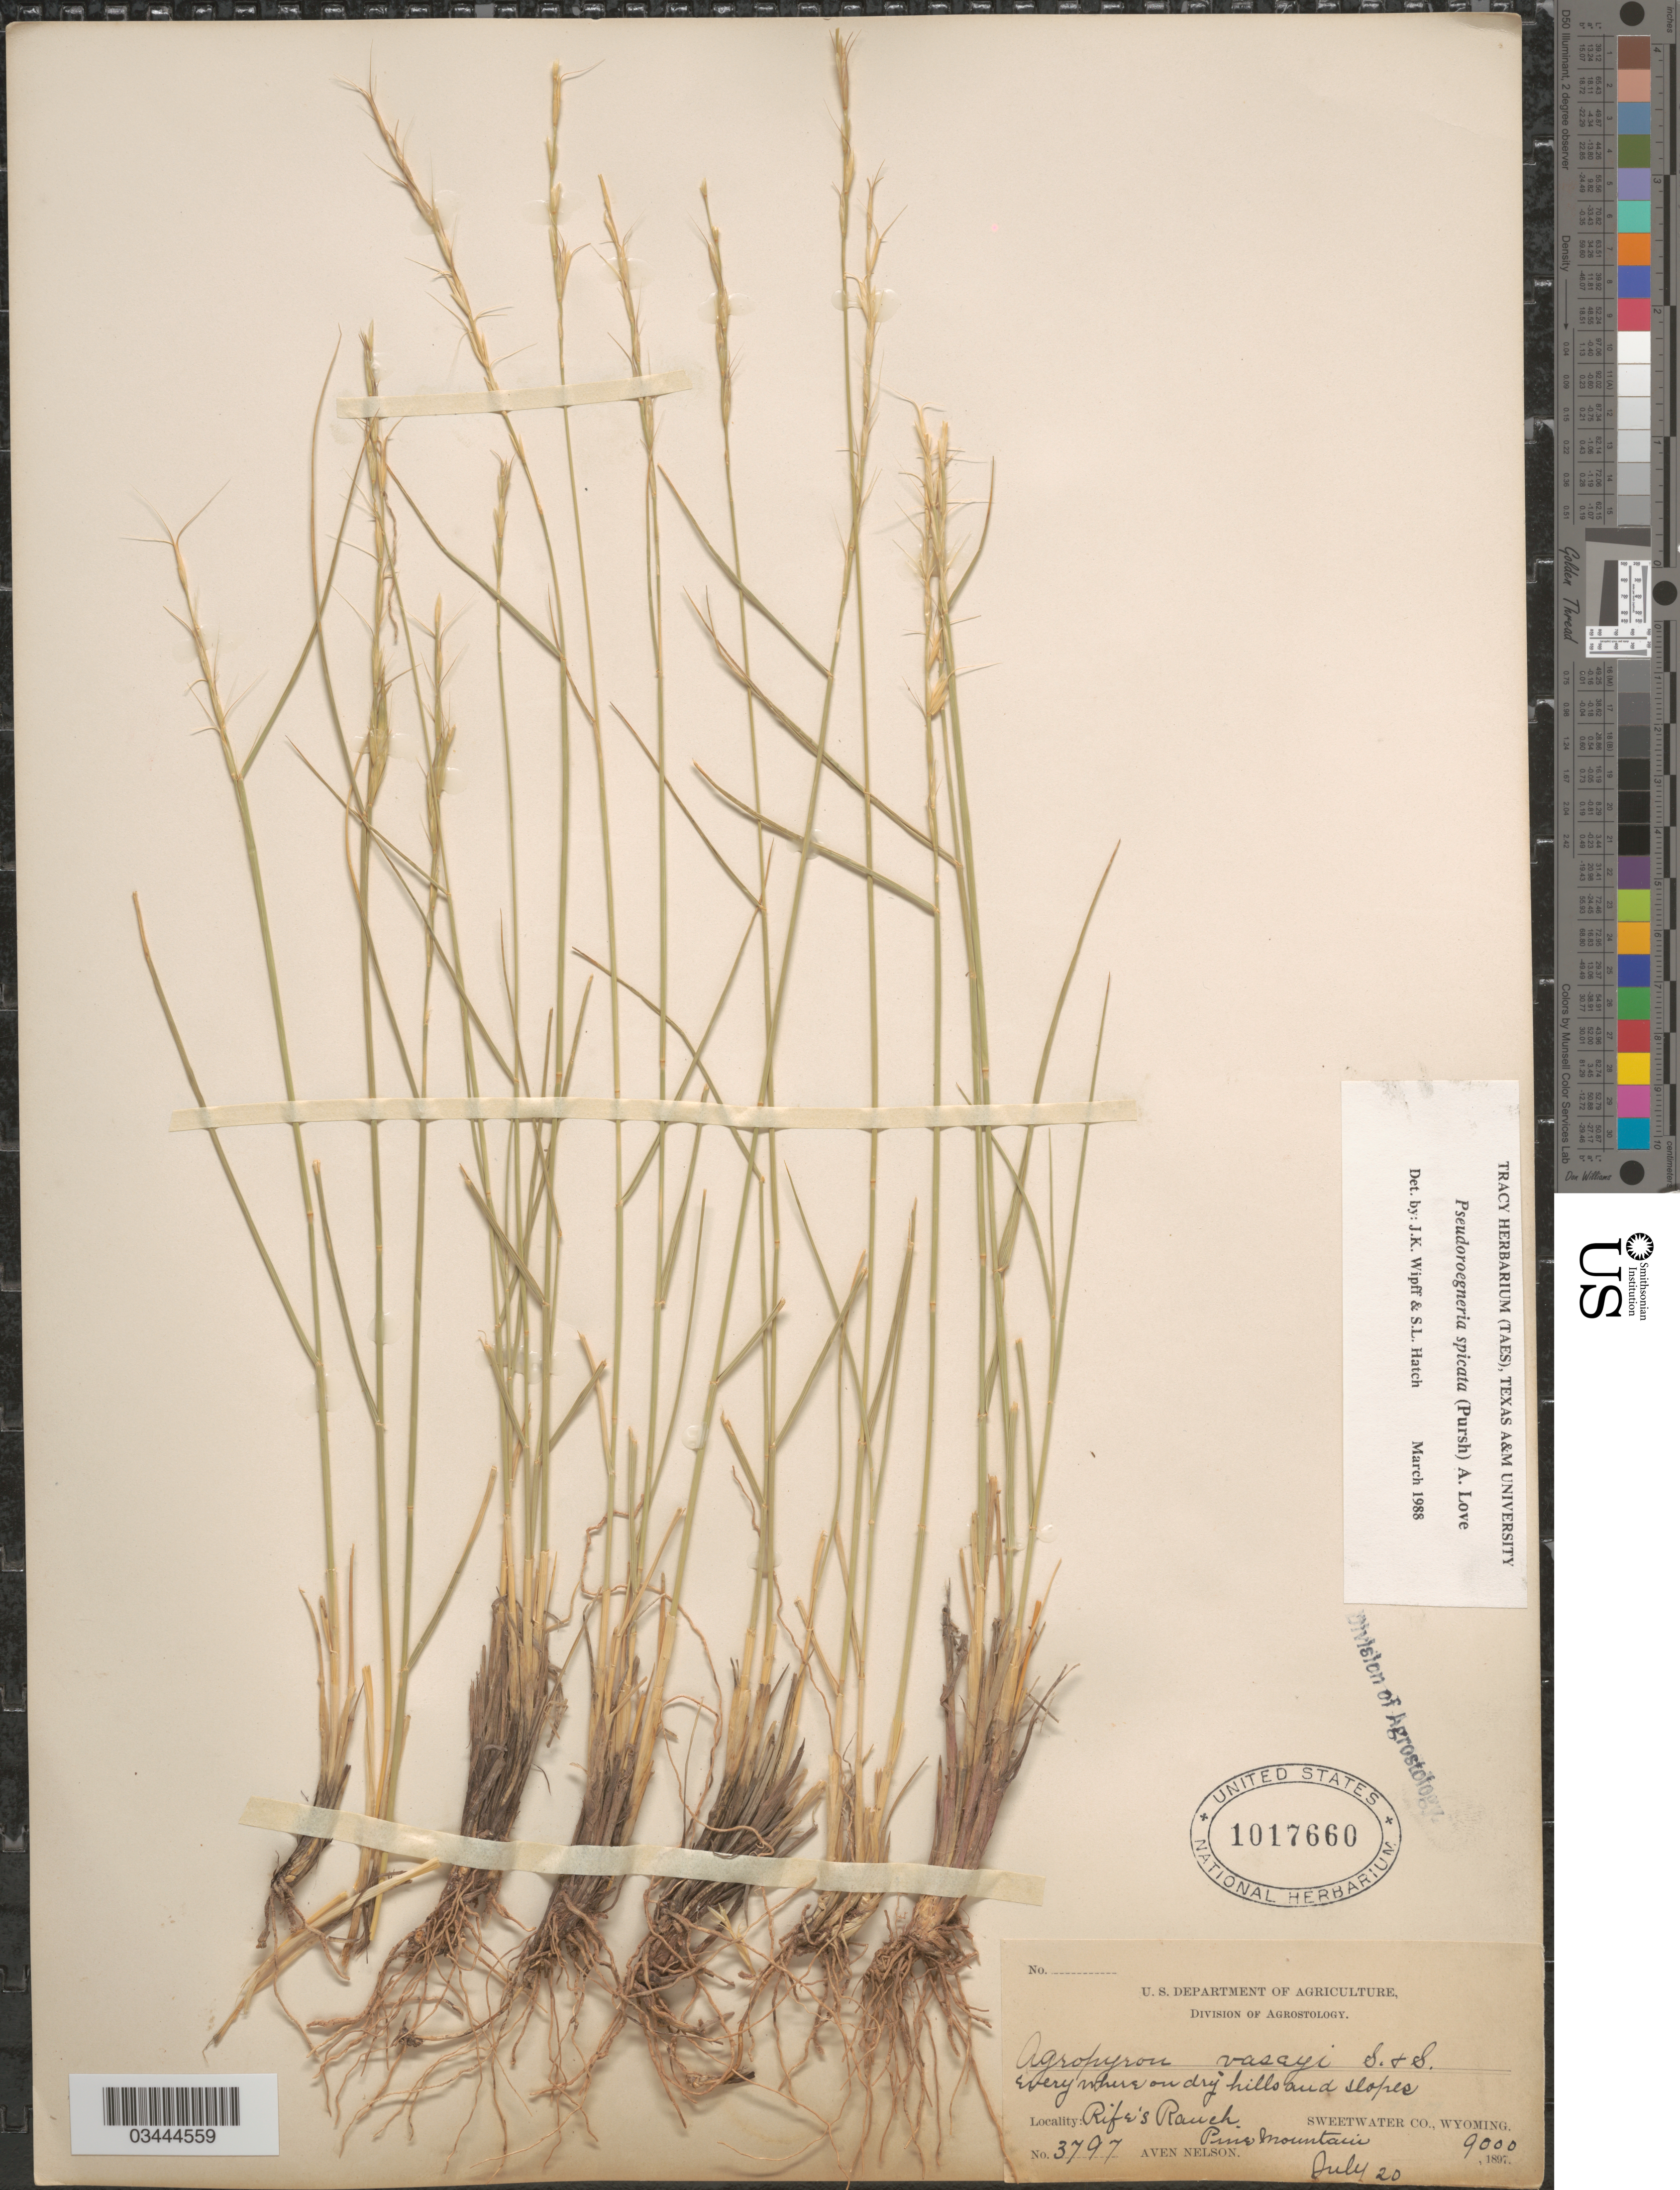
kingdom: Plantae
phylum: Tracheophyta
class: Liliopsida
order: Poales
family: Poaceae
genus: Pseudoroegneria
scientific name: Pseudoroegneria spicata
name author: (Pursh) Á. Löve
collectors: A. Nelson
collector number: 3797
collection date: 1897-07-20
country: United States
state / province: Wyoming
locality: Rife's Ranch. Pine Mountain. Sweetwater Co.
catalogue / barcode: US 1017660